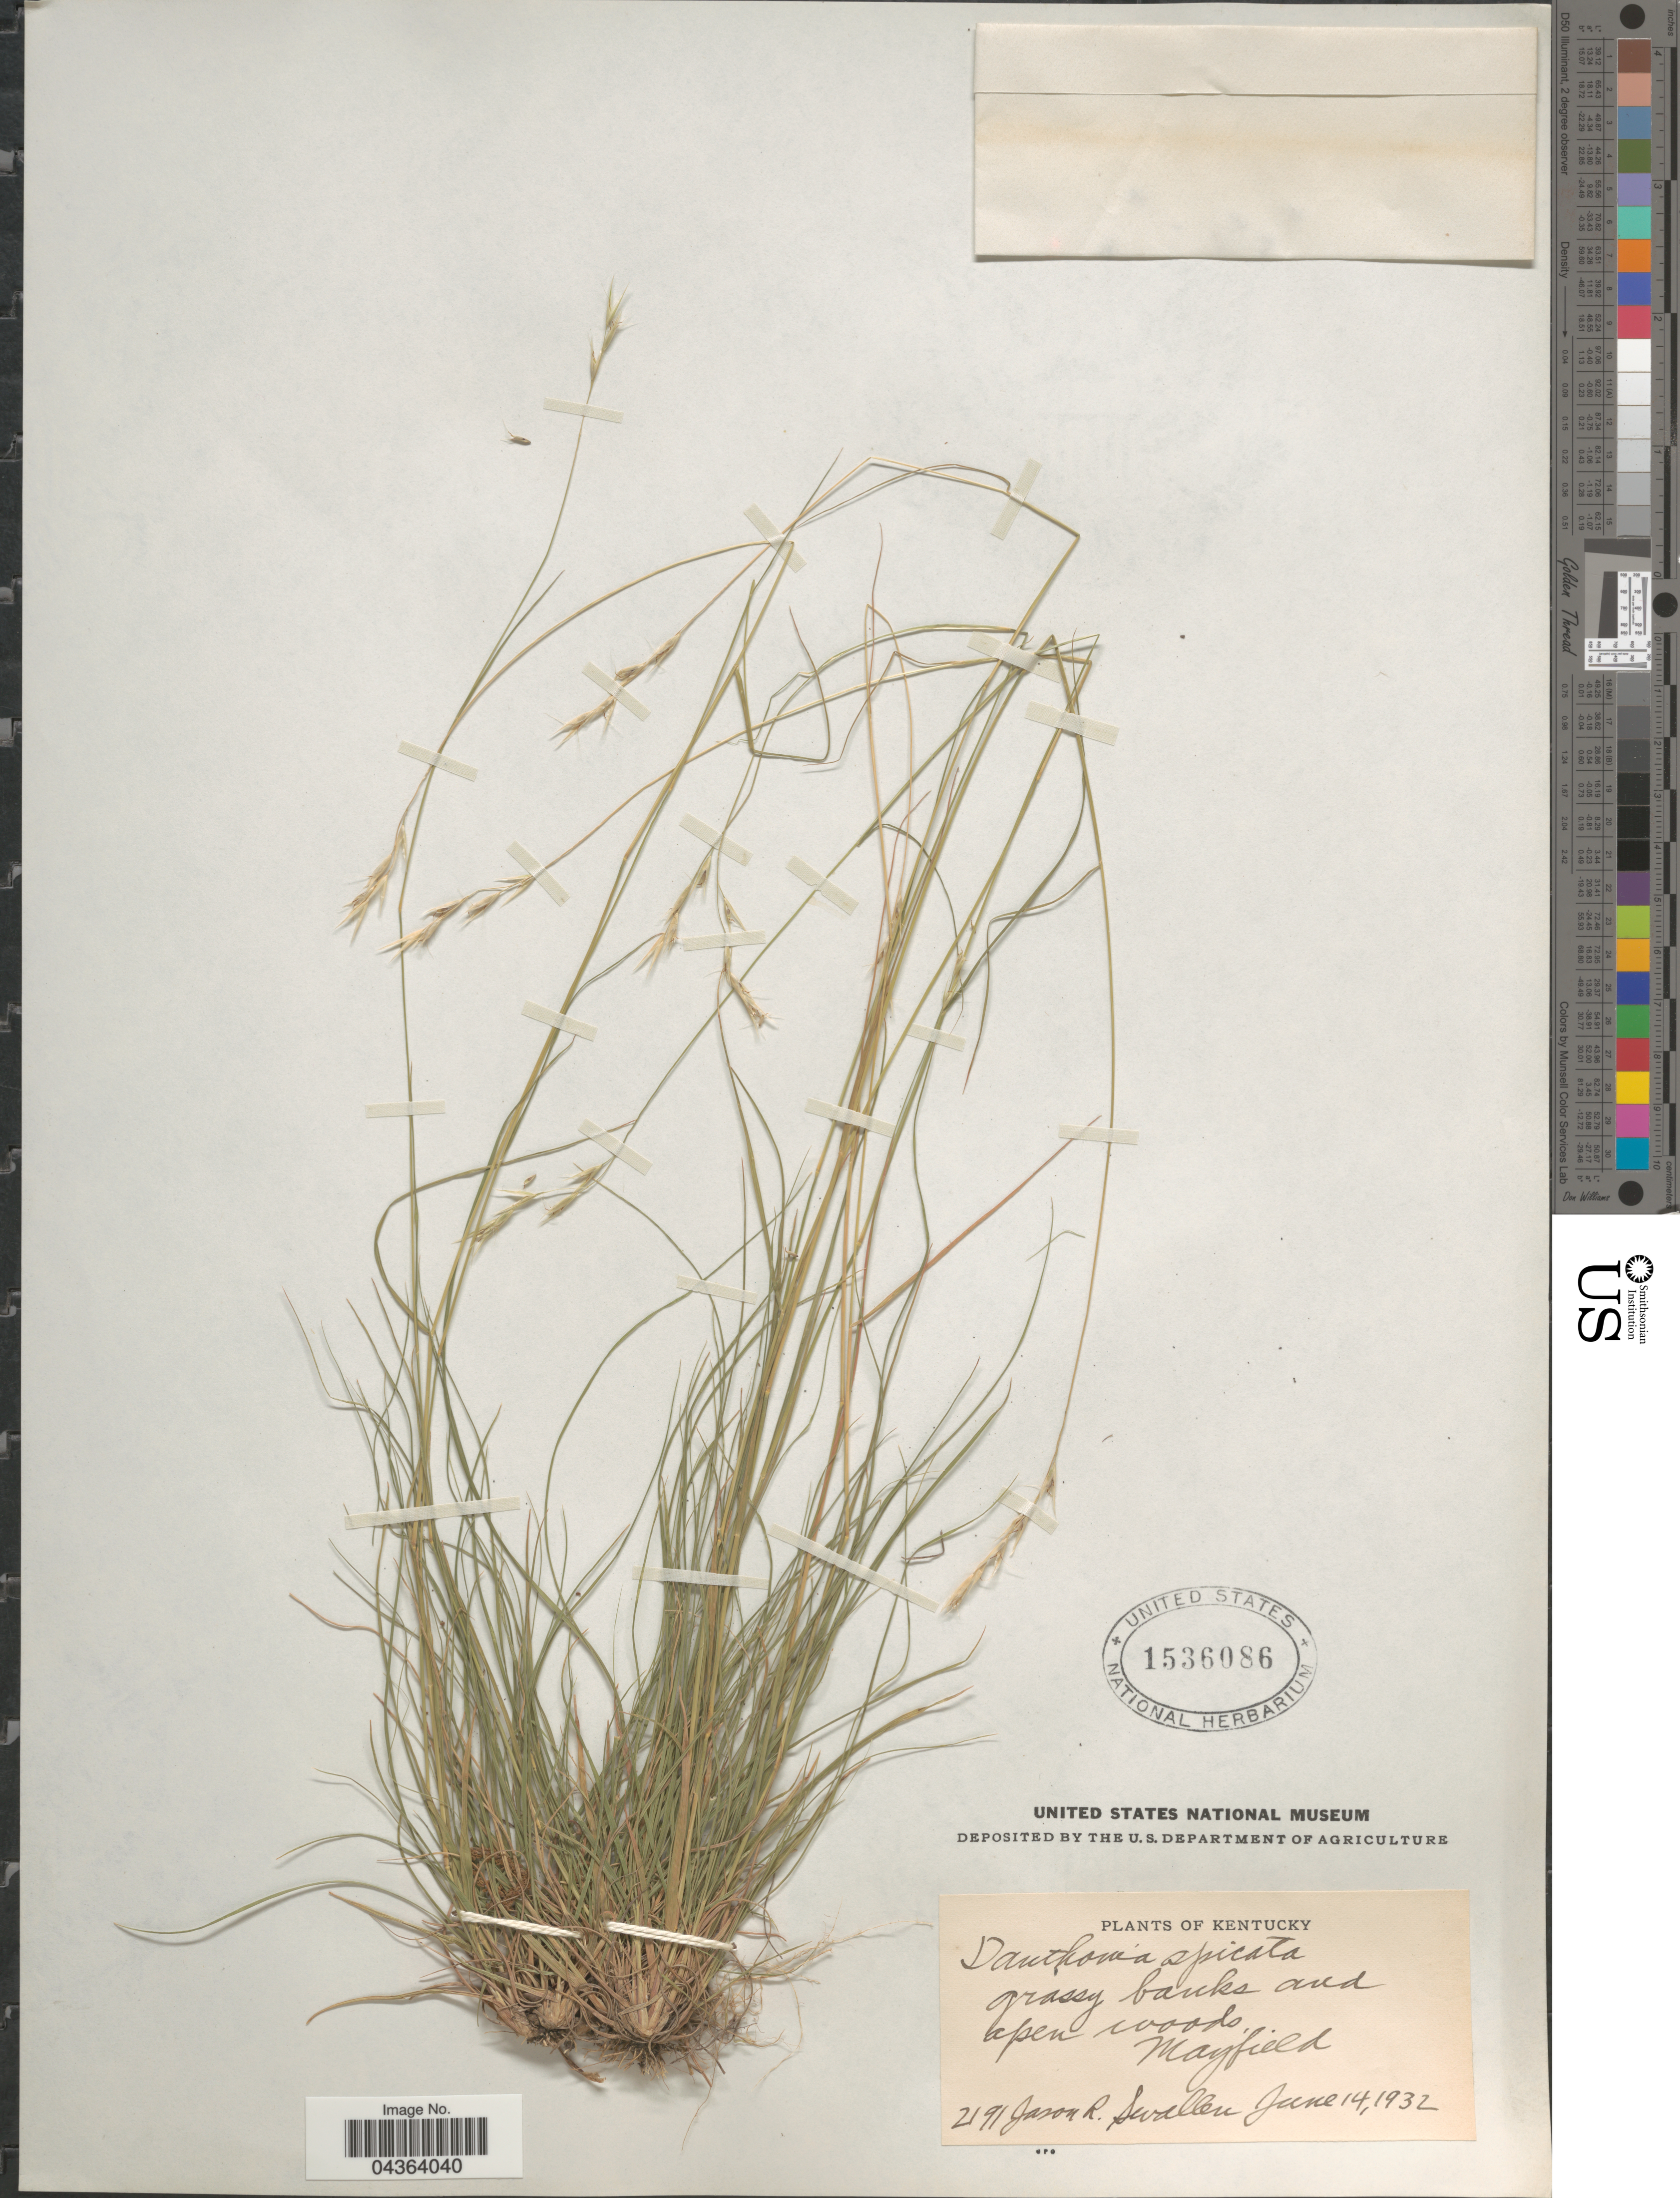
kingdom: Plantae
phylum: Tracheophyta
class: Liliopsida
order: Poales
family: Poaceae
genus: Danthonia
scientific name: Danthonia spicata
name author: (L.) P. Beauv. ex Roem. & Schult.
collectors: J. R. Swallen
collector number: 2191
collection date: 1932-06-14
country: United States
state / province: Kentucky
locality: Grassy banks and open woods Mayfield.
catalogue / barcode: US 1536086